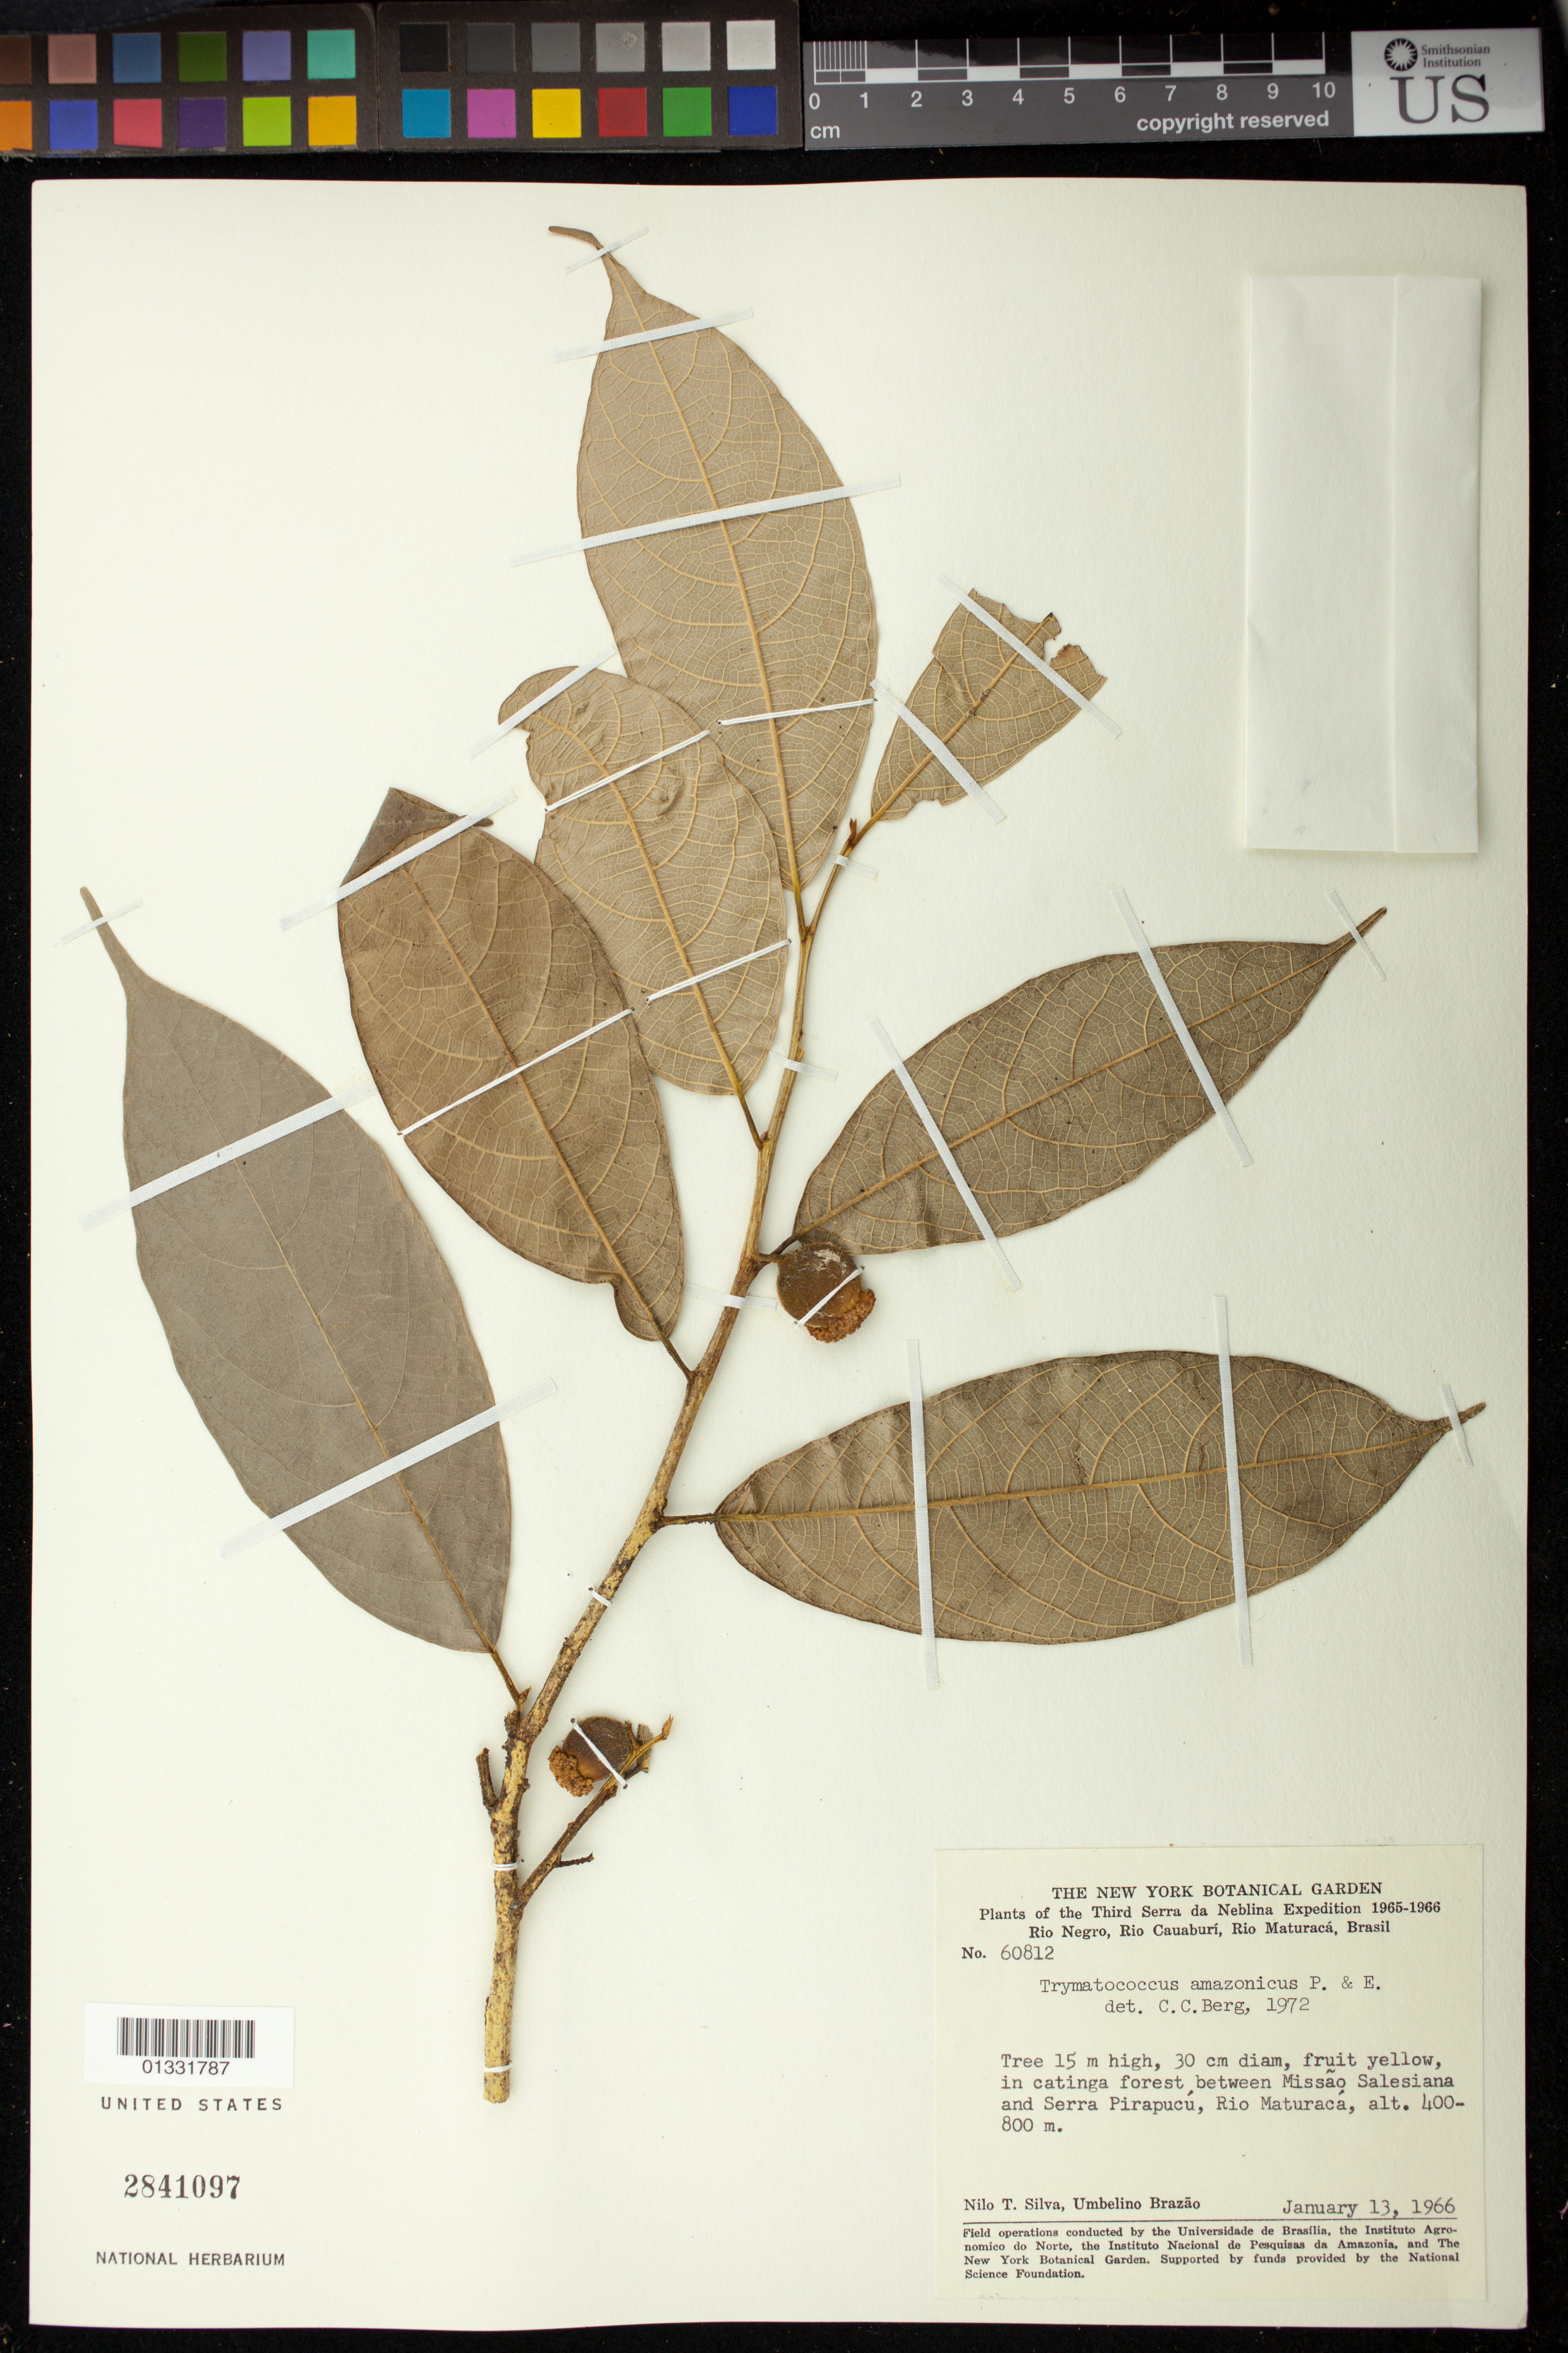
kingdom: Plantae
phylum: Tracheophyta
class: Magnoliopsida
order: Rosales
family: Moraceae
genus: Brosimum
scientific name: Brosimum amazonicum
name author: (Poepp. & Endl.) E. M. Gardner & Zerega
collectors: N. T. Silva & U. Brazão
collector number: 60812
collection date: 1966-01-13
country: Brazil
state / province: Amazonas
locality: Rio Negro, Rio Cauaburí, Rio Maturacá. in catinga forest between Missão Salesiana and Serra Pirapucú, Rio Maturacá.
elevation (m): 400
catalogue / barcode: US 2841097